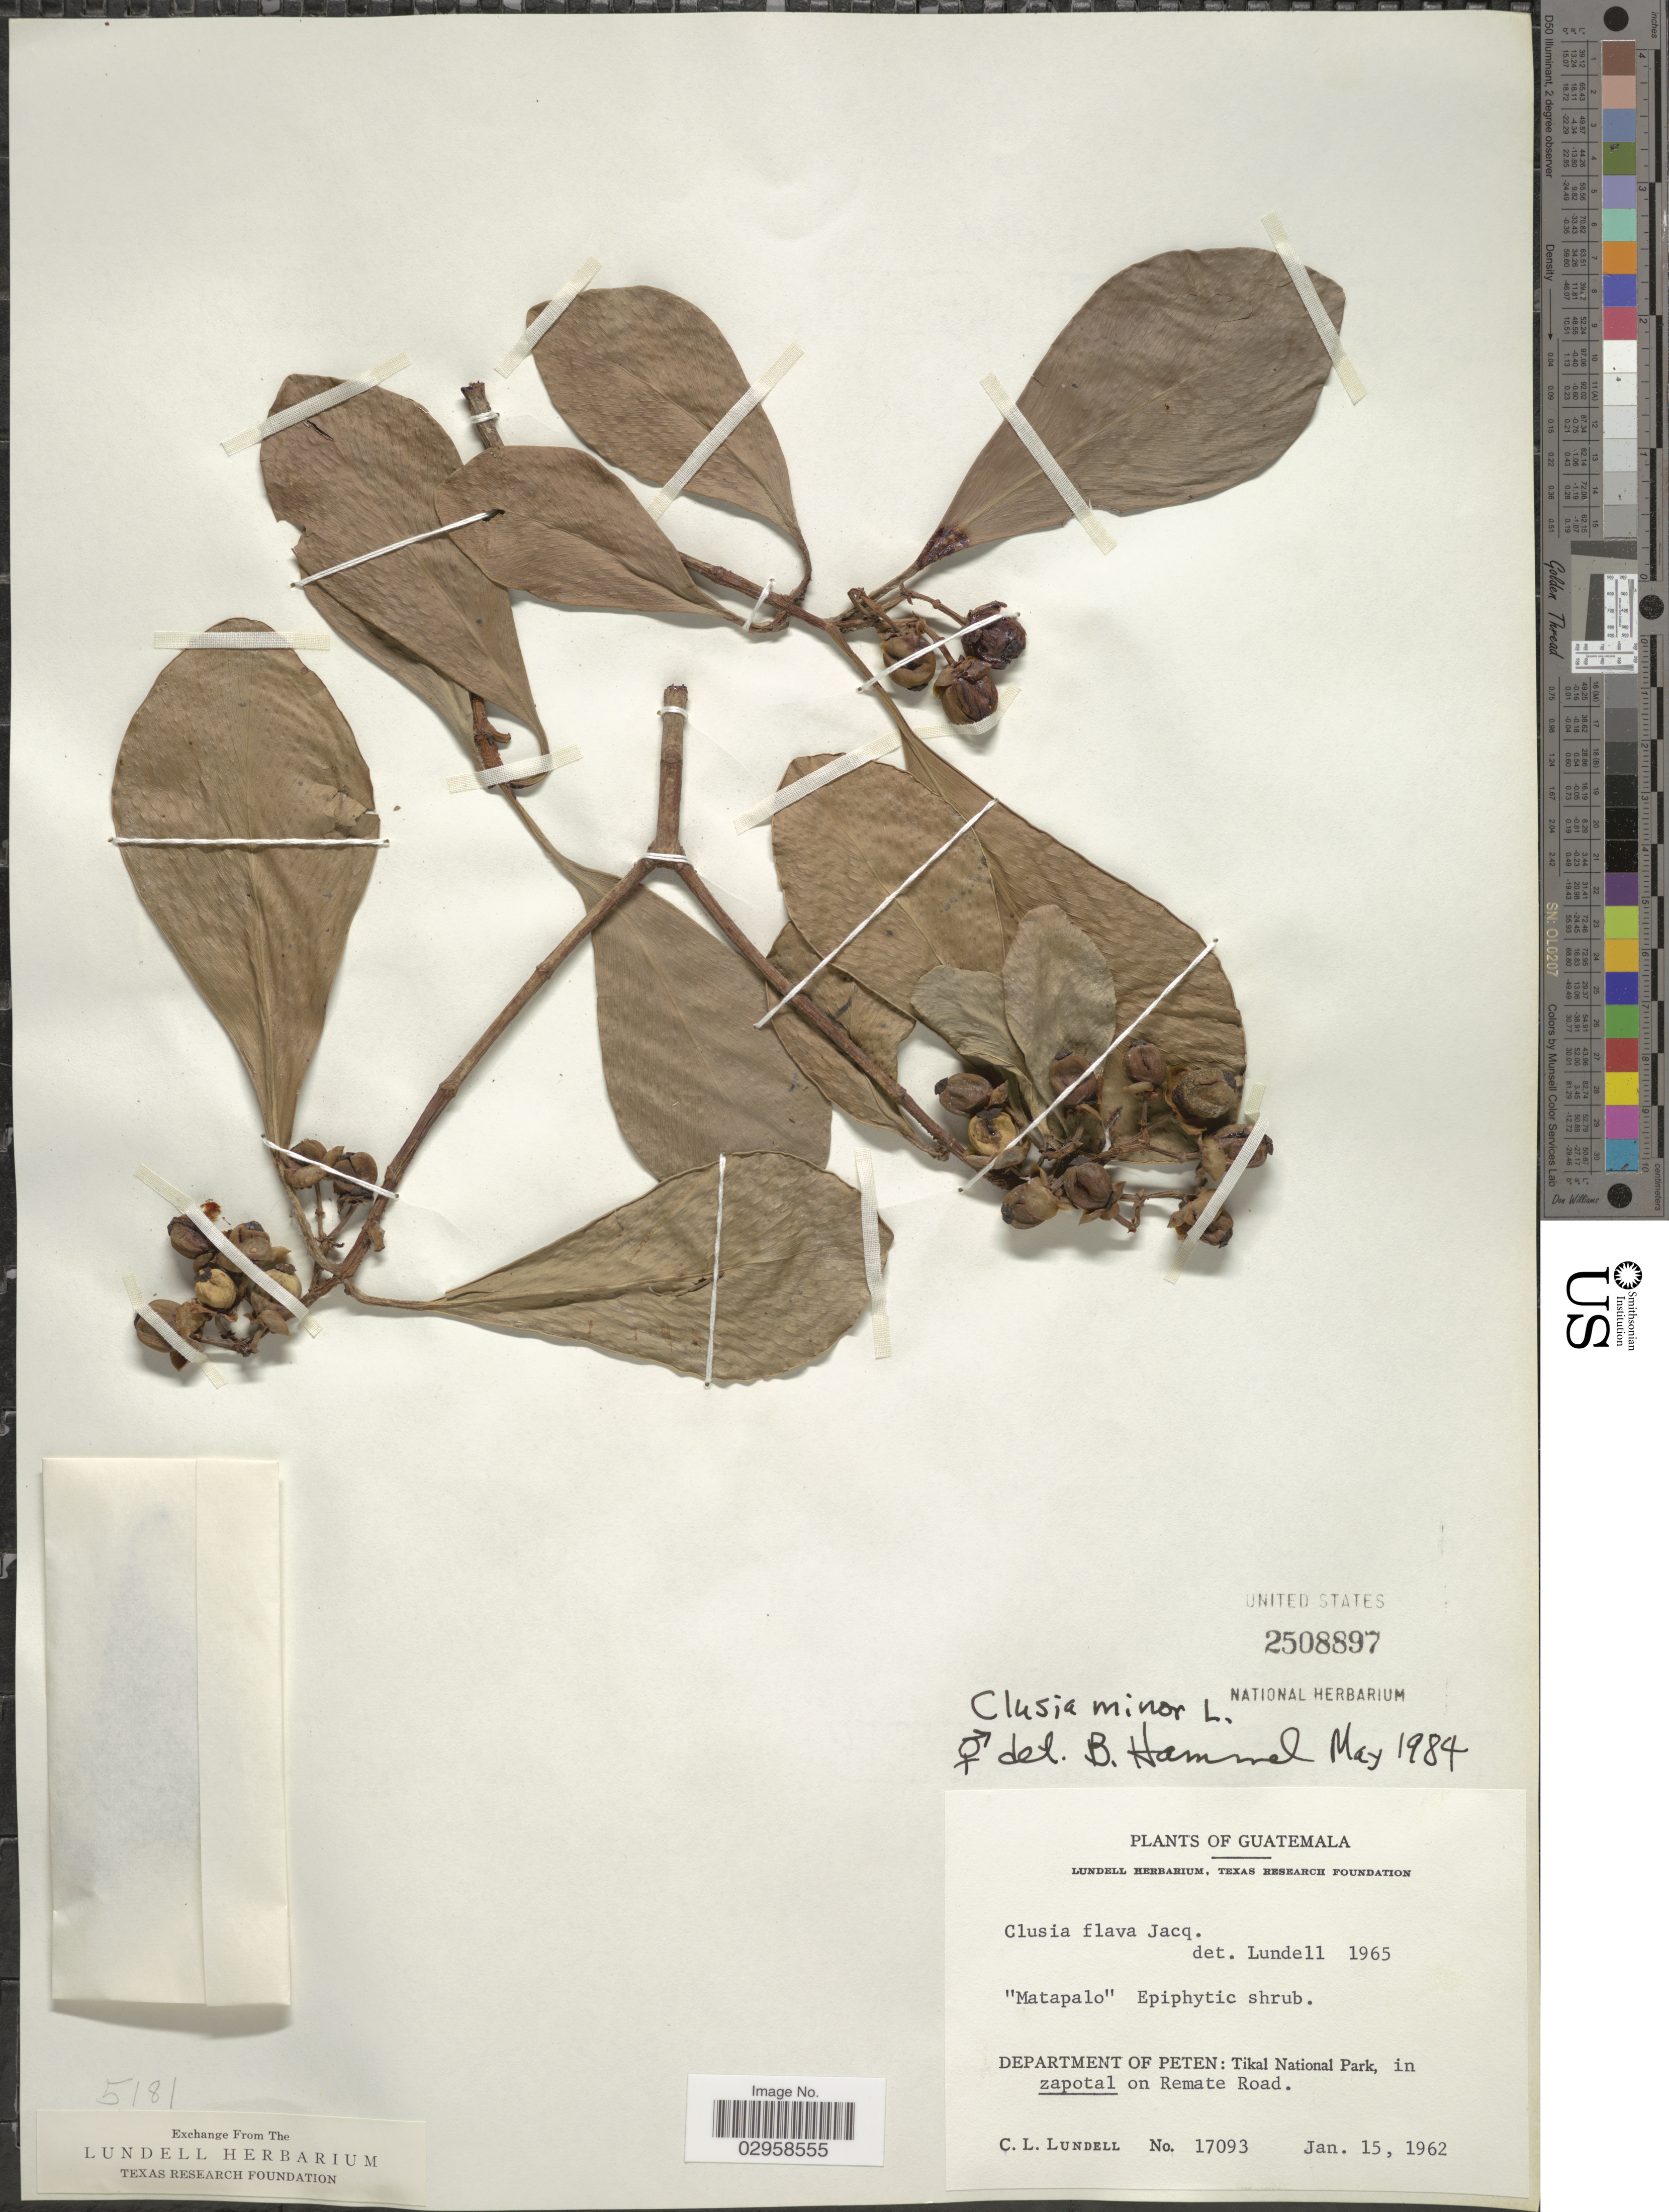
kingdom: Plantae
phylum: Tracheophyta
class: Magnoliopsida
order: Malpighiales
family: Clusiaceae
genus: Clusia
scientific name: Clusia minor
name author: L.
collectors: C. L. Lundell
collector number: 17093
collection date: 1962-01-15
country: Guatemala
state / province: El Petén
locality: Department of Peten: Tikal National Park, in zapotal on Remate Road.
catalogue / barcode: US 2508897